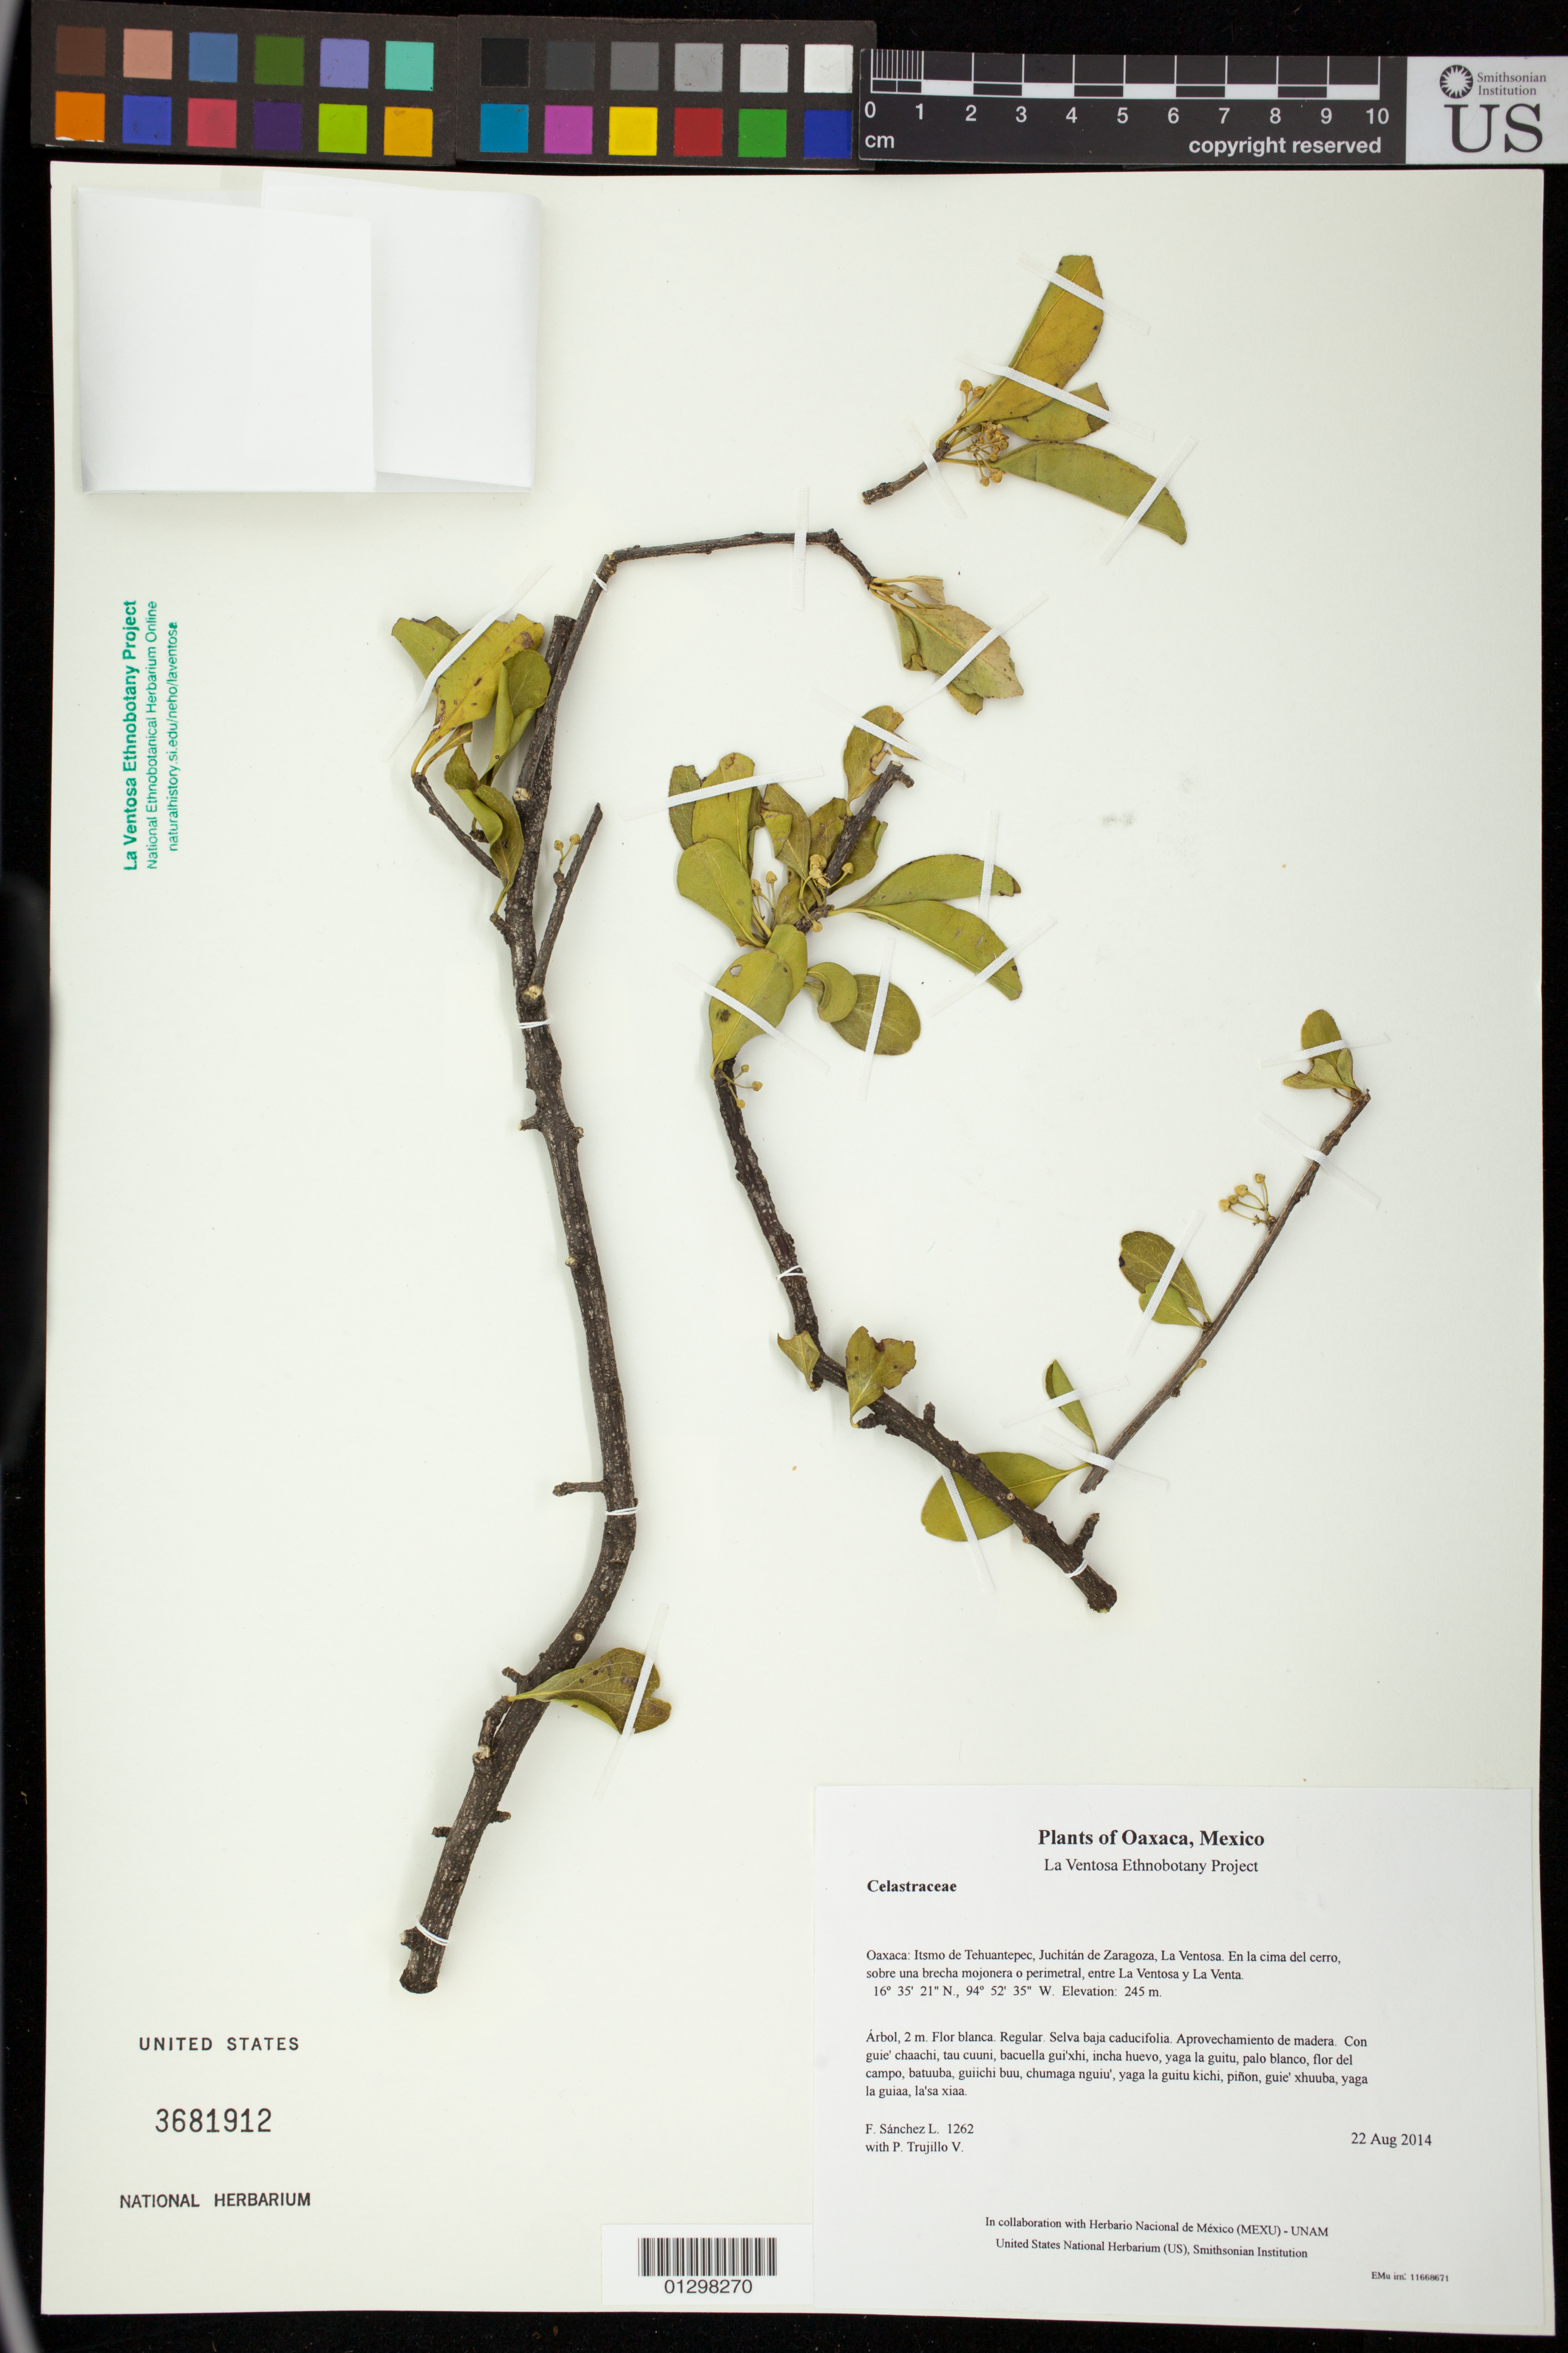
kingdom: Plantae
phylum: Tracheophyta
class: Magnoliopsida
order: Celastrales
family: Celastraceae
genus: Wimmeria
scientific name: Wimmeria confusa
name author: Hemsl.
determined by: Velasco G., Kenia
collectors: F. Sánchez L. & P. Trujillo V.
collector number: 1262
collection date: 2014-08-22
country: Mexico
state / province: Oaxaca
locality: Itsmo de Tehuantepec, Juchitán de Zaragoza, La Ventosa. En la cima del cerro, sobre una brecha mojonera o perimetral, entre La Ventosa y La Venta.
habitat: Selva baja caducifolia. Aprovechamiento de madera.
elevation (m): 245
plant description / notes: JEBOT, MEXU, SERO, US; Yaga. 2 m. Guie' naquichi'. Nuu.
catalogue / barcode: US 3681912